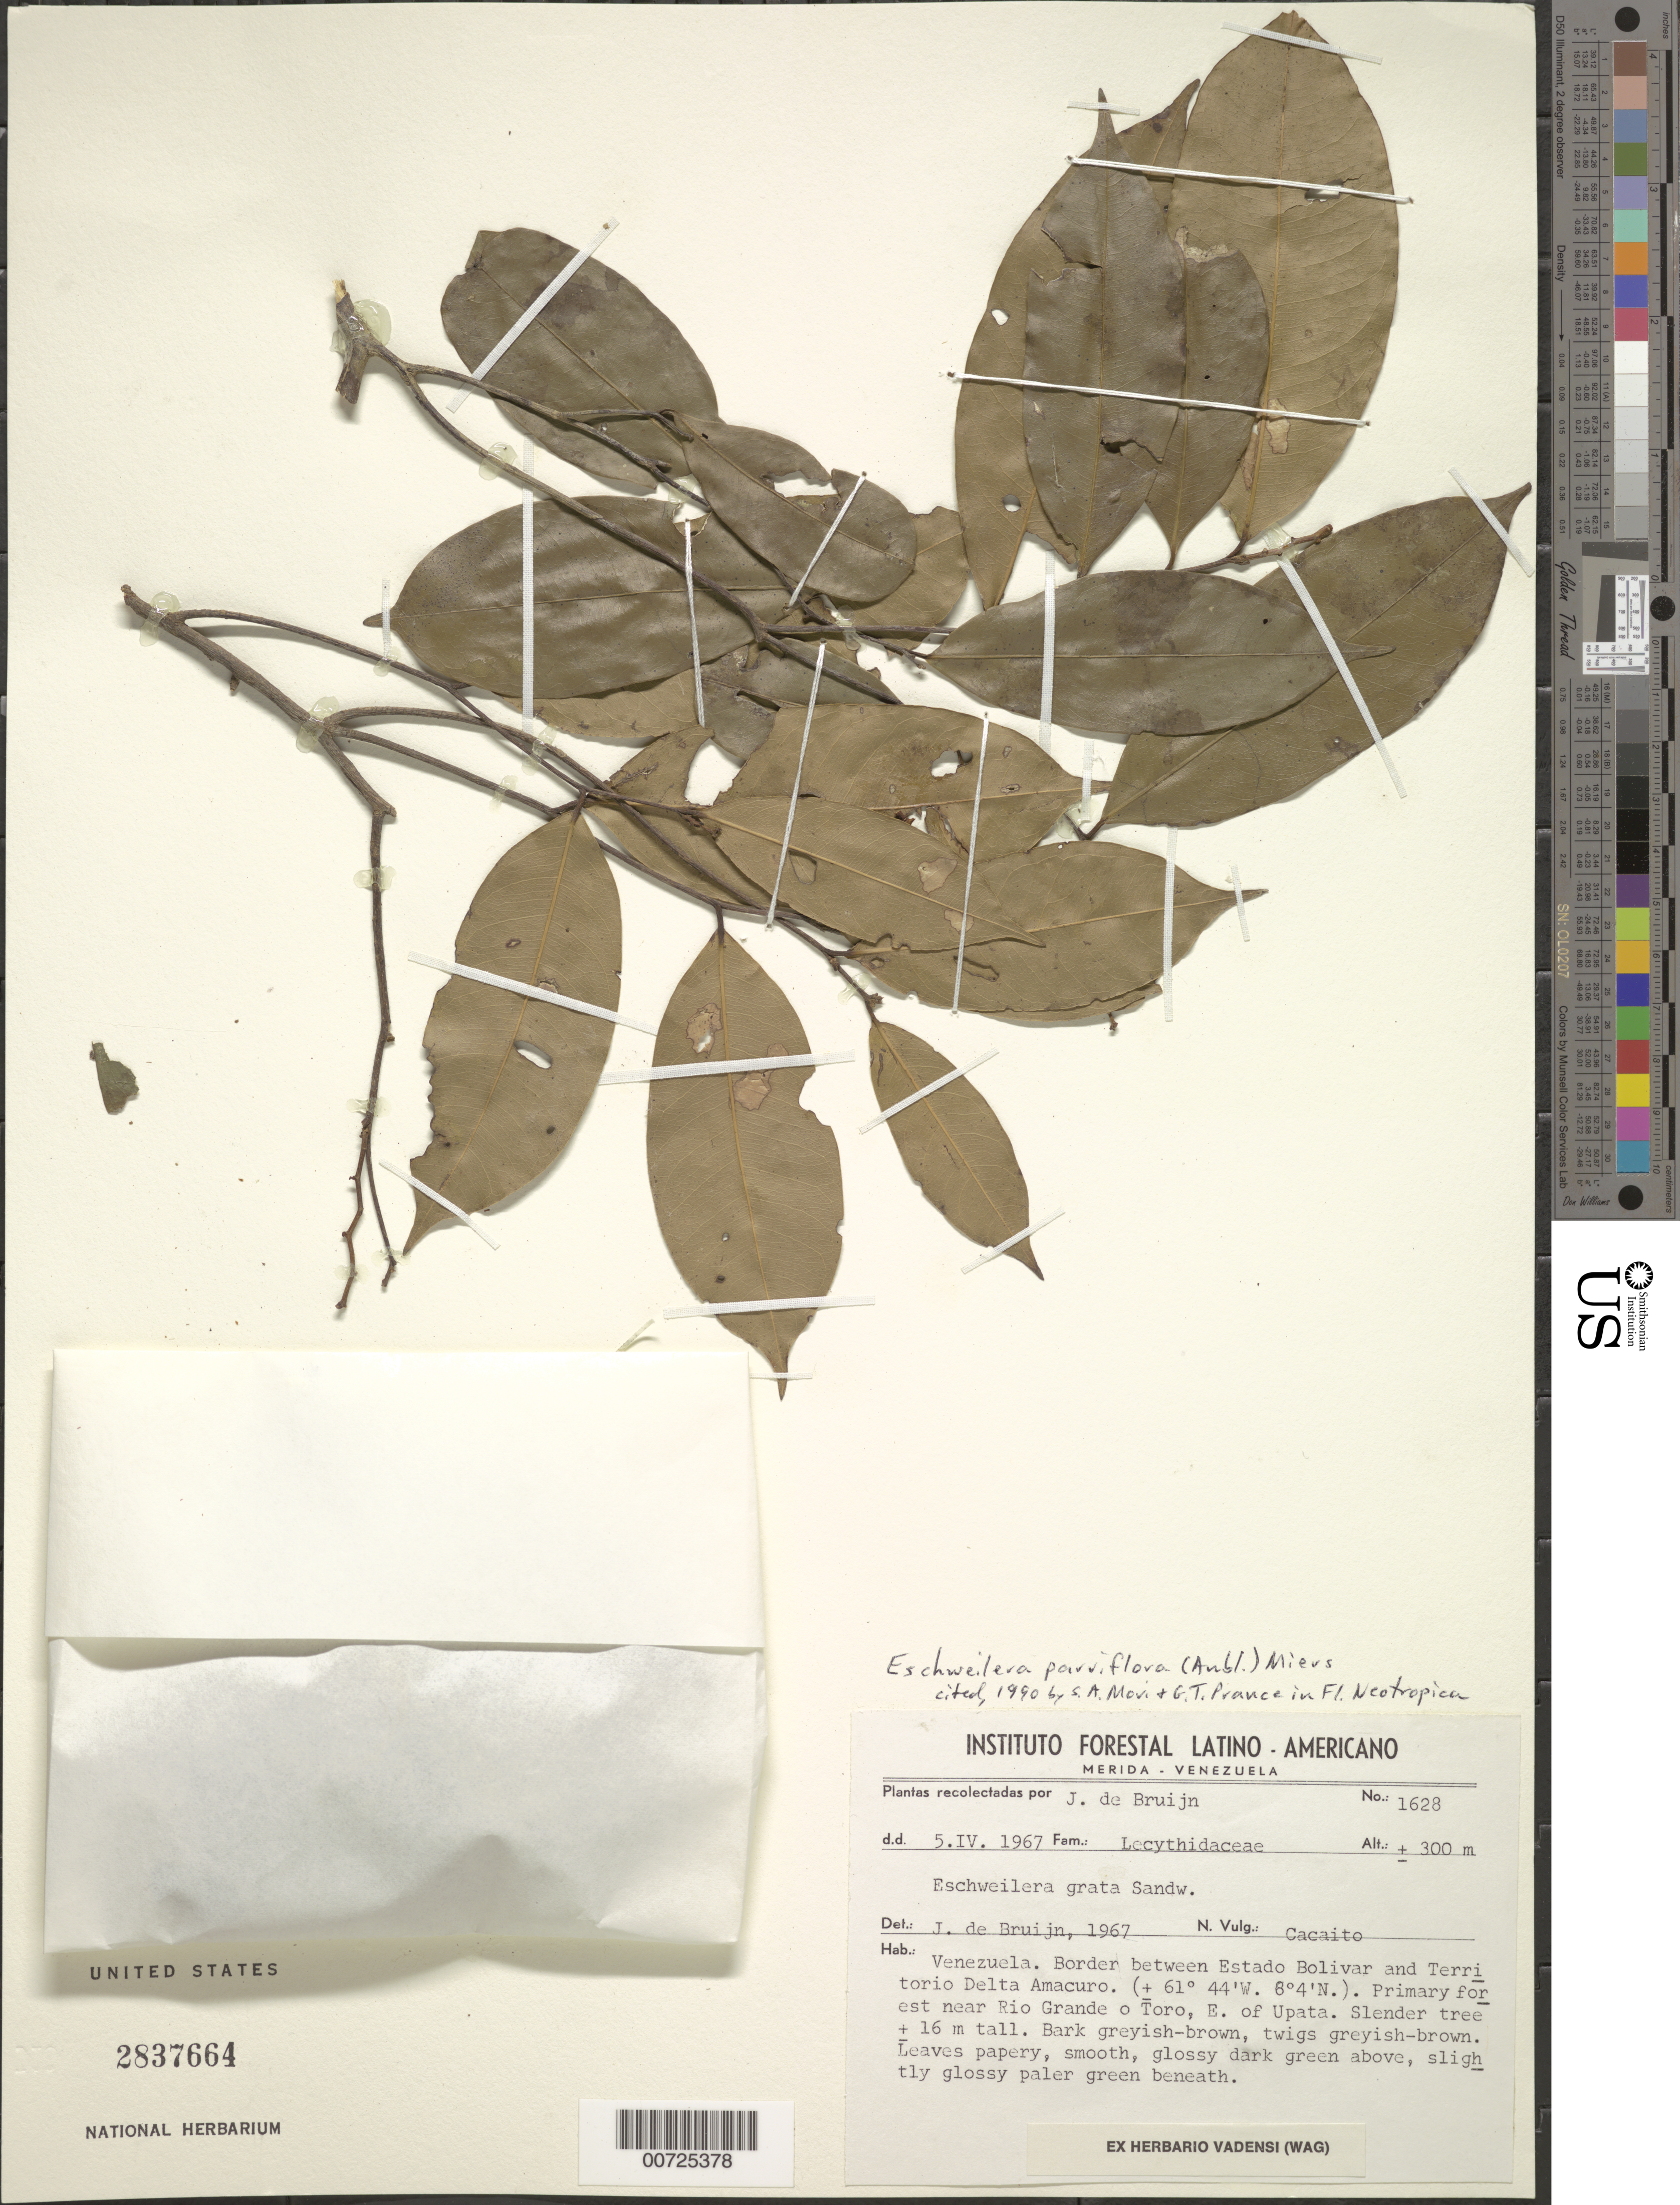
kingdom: Plantae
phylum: Tracheophyta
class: Magnoliopsida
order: Ericales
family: Lecythidaceae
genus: Eschweilera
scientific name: Eschweilera parviflora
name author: (Aubl.) Miers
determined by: Mori, Scott A.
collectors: J. Bruijn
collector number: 1628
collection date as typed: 5-Apr-67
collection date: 1967-04-05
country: Venezuela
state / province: Bolívar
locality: Estado Bolívar and Territorío Delta Amacuro border, near Río Grande o Toro, E of Upata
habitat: Primary forest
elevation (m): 300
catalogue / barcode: US 2837664